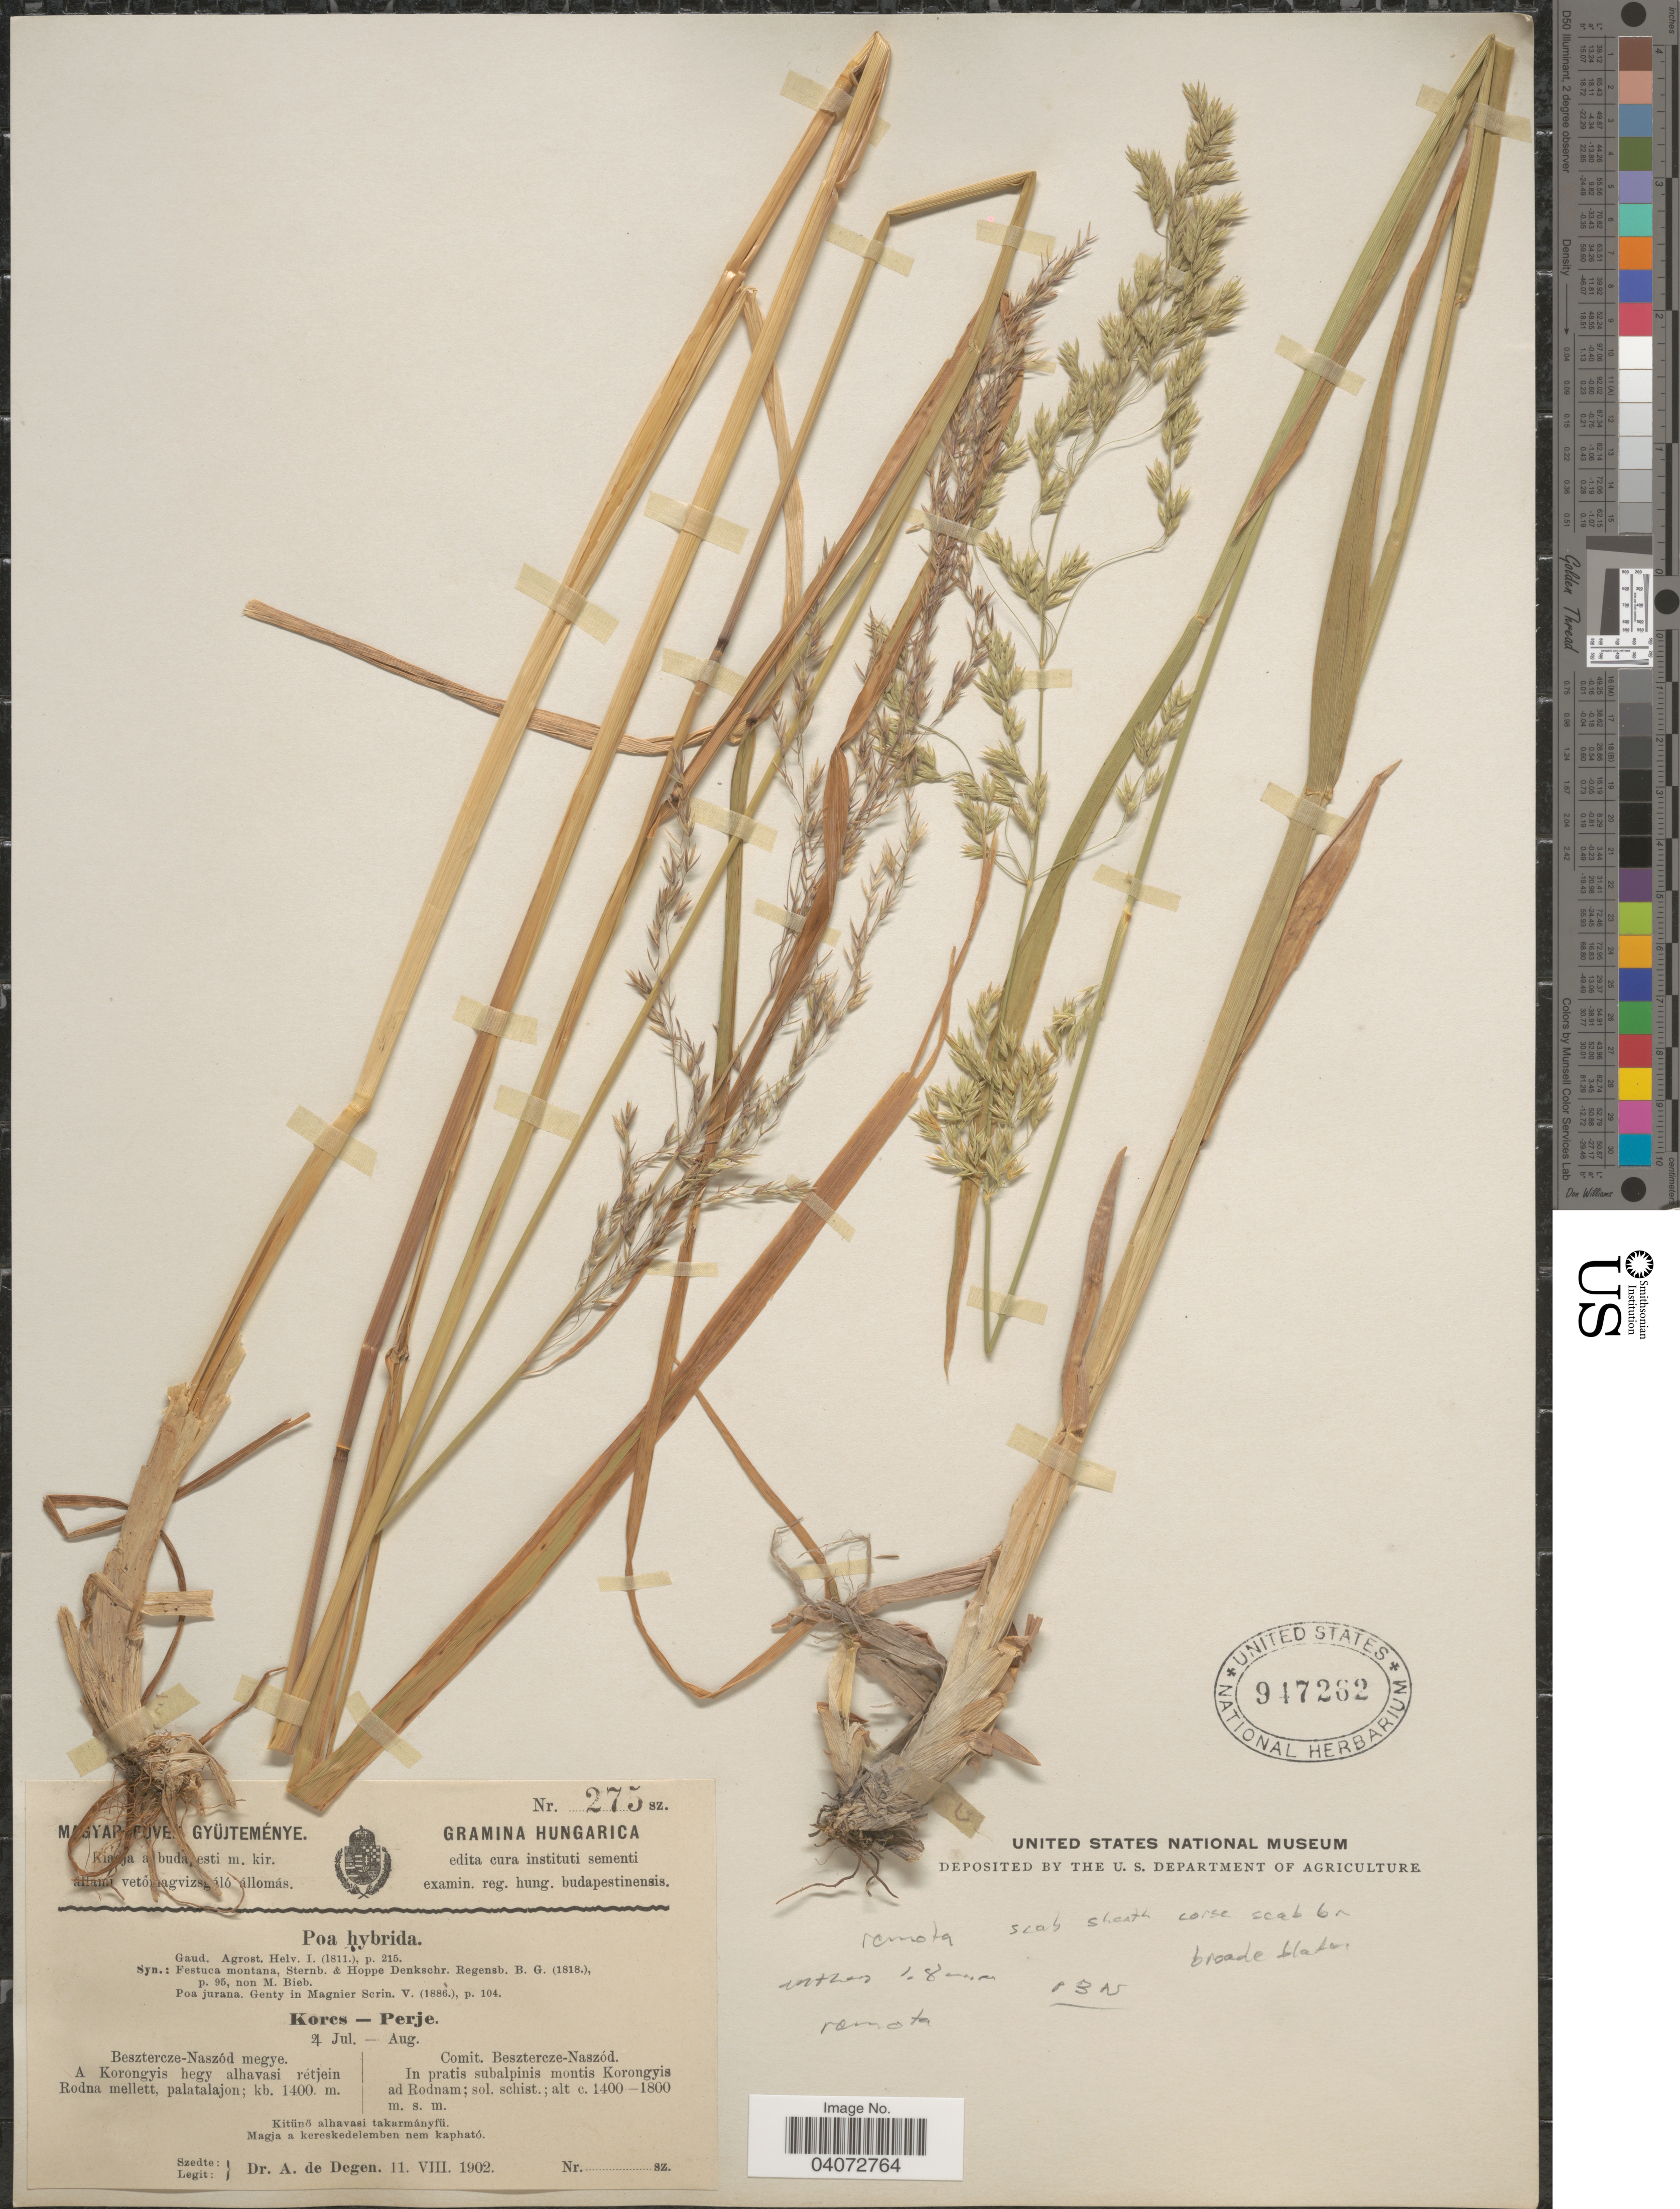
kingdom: Plantae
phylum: Tracheophyta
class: Liliopsida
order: Poales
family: Poaceae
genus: Poa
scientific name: Poa remota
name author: Forselles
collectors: A. Degen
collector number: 275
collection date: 1902-08-11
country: Hungary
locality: Comit. Besztercze-Naszód. In pratis subalpinis montis Korongyis ad Rodnam.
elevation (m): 1400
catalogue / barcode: US 947262